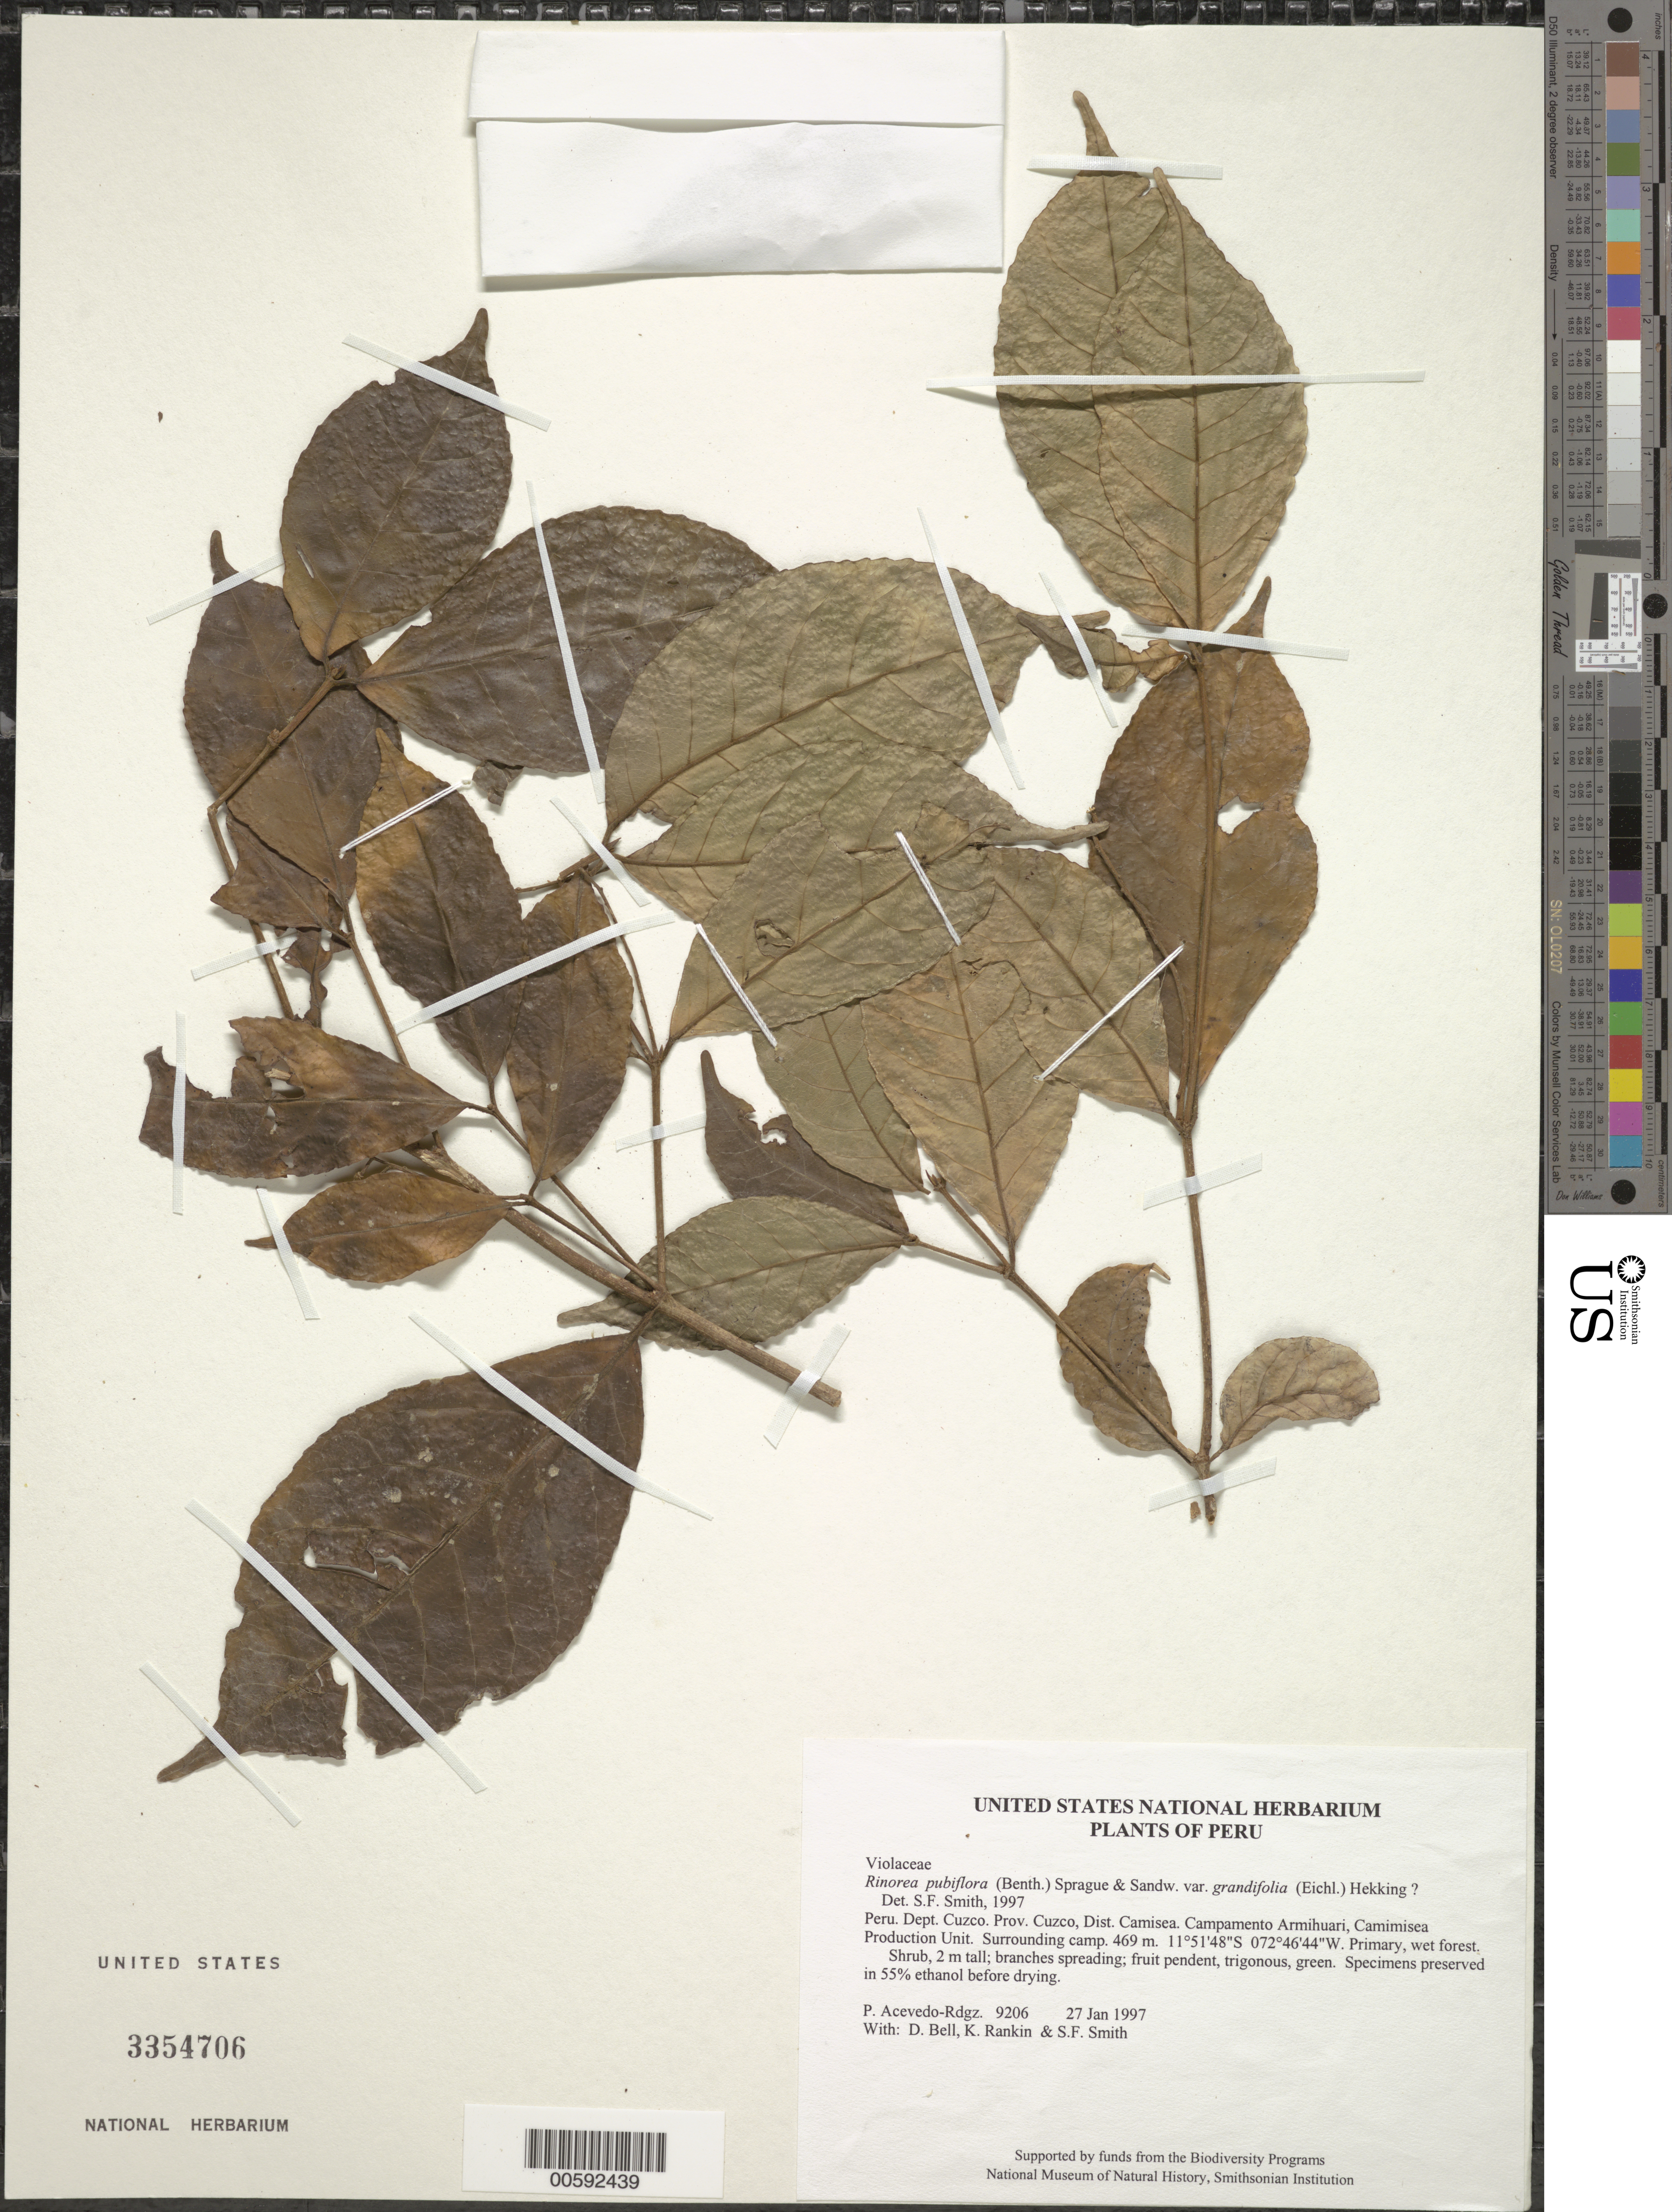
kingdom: Plantae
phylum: Tracheophyta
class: Magnoliopsida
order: Malpighiales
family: Violaceae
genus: Rinorea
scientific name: Rinorea pubiflora var. grandifolia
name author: (Eichler) Hekking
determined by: Smith, Stephen F., (US), NMNH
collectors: P. Acevedo-Rodr., D. A. Bell, K. B. Rankin & S.F. Smith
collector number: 9206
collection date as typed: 27 Jan 1997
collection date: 1997-01-27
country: Peru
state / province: Cusco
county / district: Cusco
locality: Districto Camisea, Campamento Armihuari, Camimisea Production Unit. Surrounding camp.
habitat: Primary, wet forest.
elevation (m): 469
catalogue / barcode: US 3354706